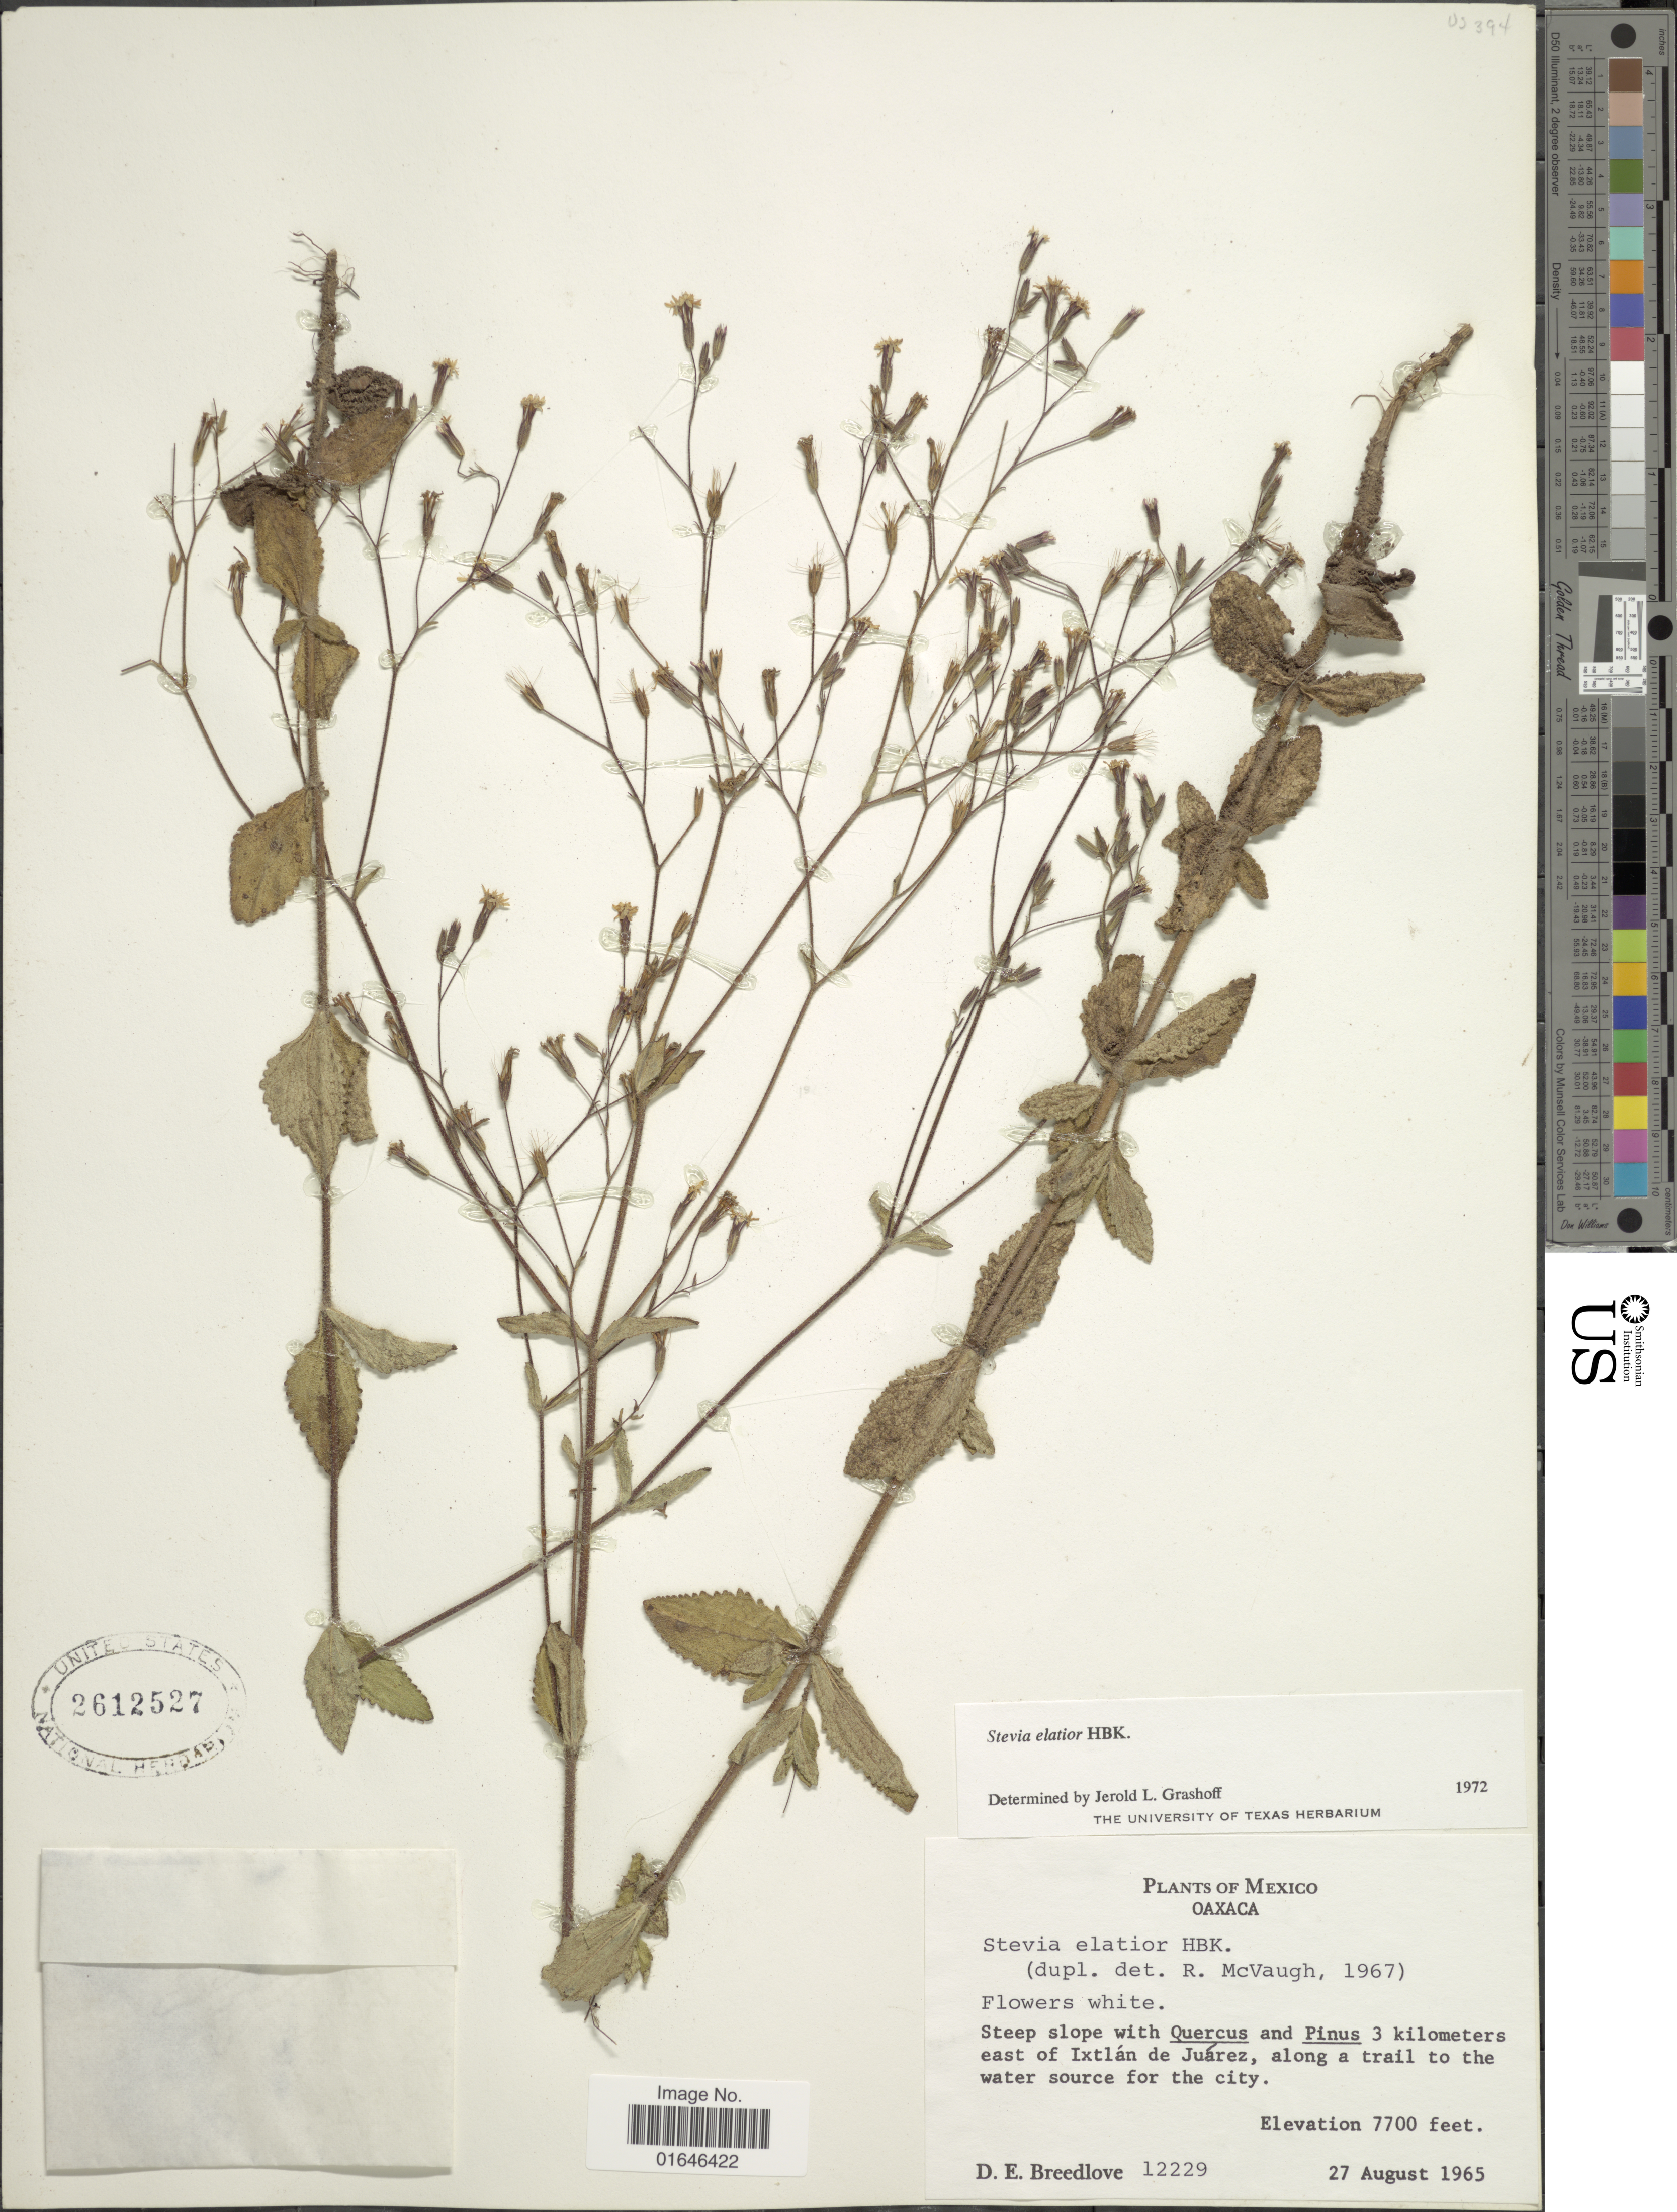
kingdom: Plantae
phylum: Tracheophyta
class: Magnoliopsida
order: Asterales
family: Asteraceae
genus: Stevia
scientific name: Stevia elatior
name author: Kunth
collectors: D. E. Breedlove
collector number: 12229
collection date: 1965-08-27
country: Mexico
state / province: Oaxaca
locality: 3 kilometers east of Ixtlán de Juárez, along a trail to the water source for the city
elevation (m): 2347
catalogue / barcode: US 2612527